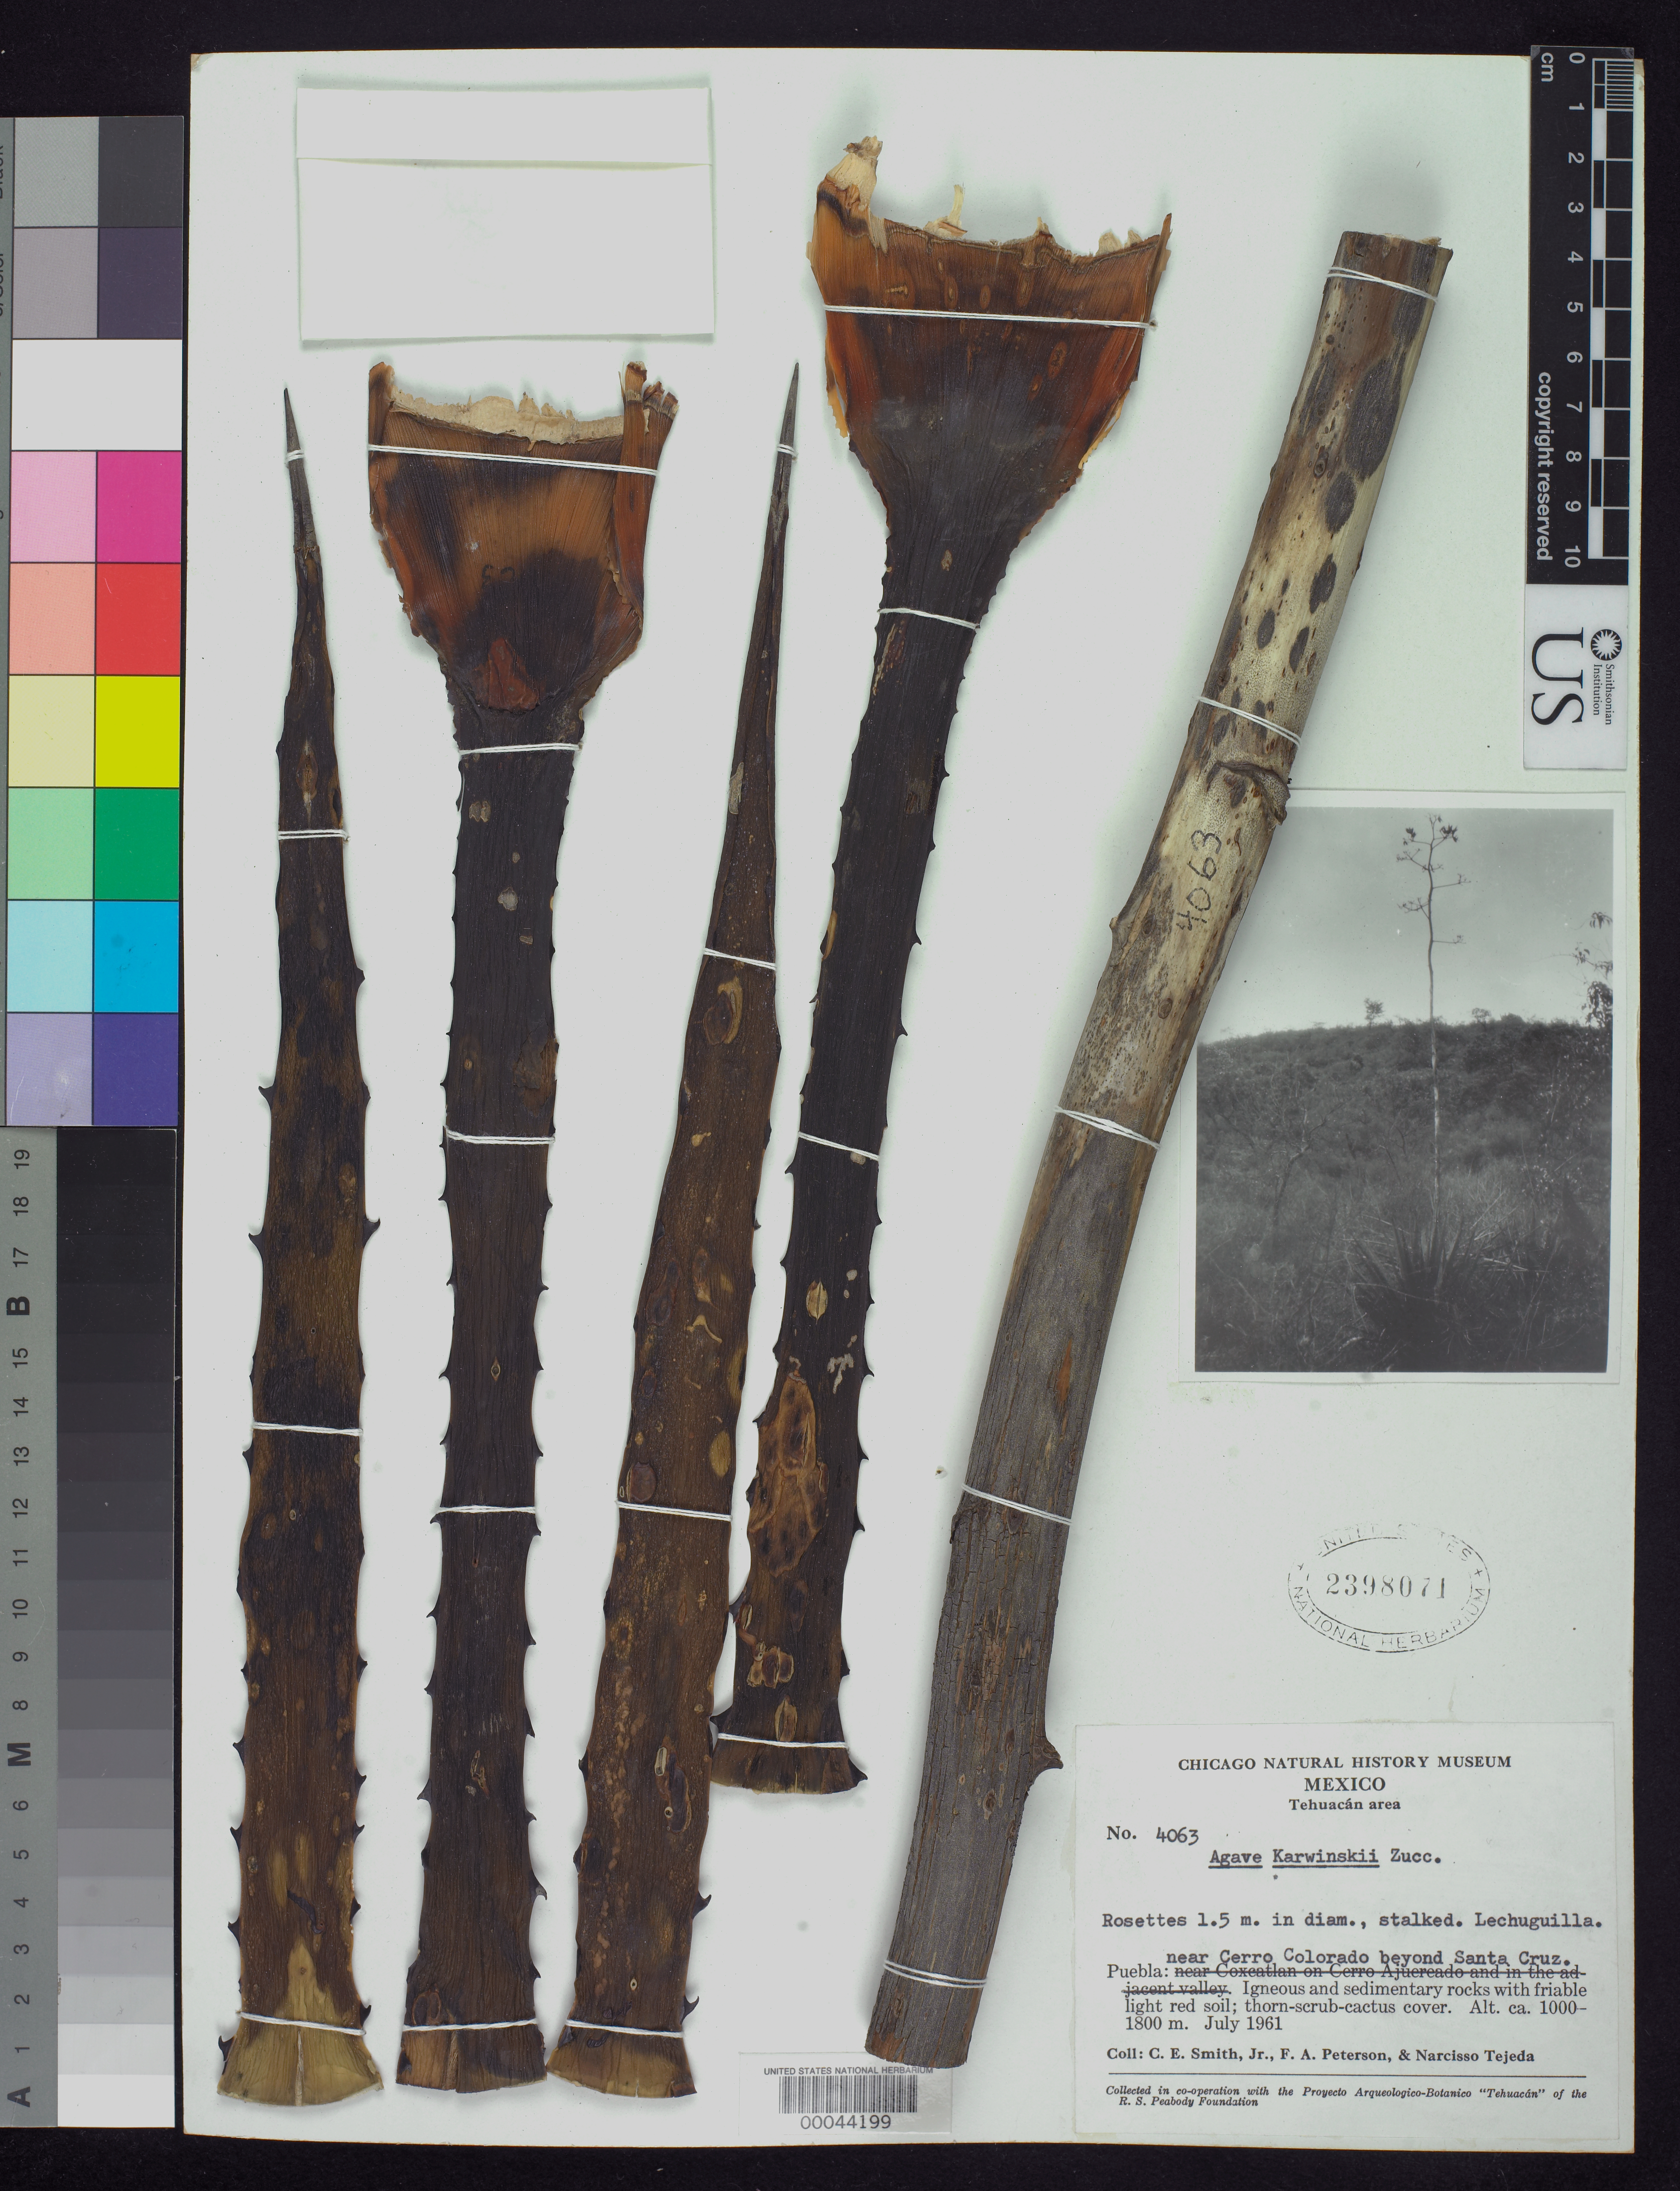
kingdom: Plantae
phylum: Tracheophyta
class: Liliopsida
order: Asparagales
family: Asparagaceae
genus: Agave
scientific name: Agave karwinskii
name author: Zucc.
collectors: C. E. Smith Jr.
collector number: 4063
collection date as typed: Jul 1961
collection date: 1961-07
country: Mexico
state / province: Puebla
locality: Near cerro colorado beyond Santa Cruz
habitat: Igneous & sedimentary rocks w/friable light red soil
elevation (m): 1000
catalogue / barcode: US 2398071